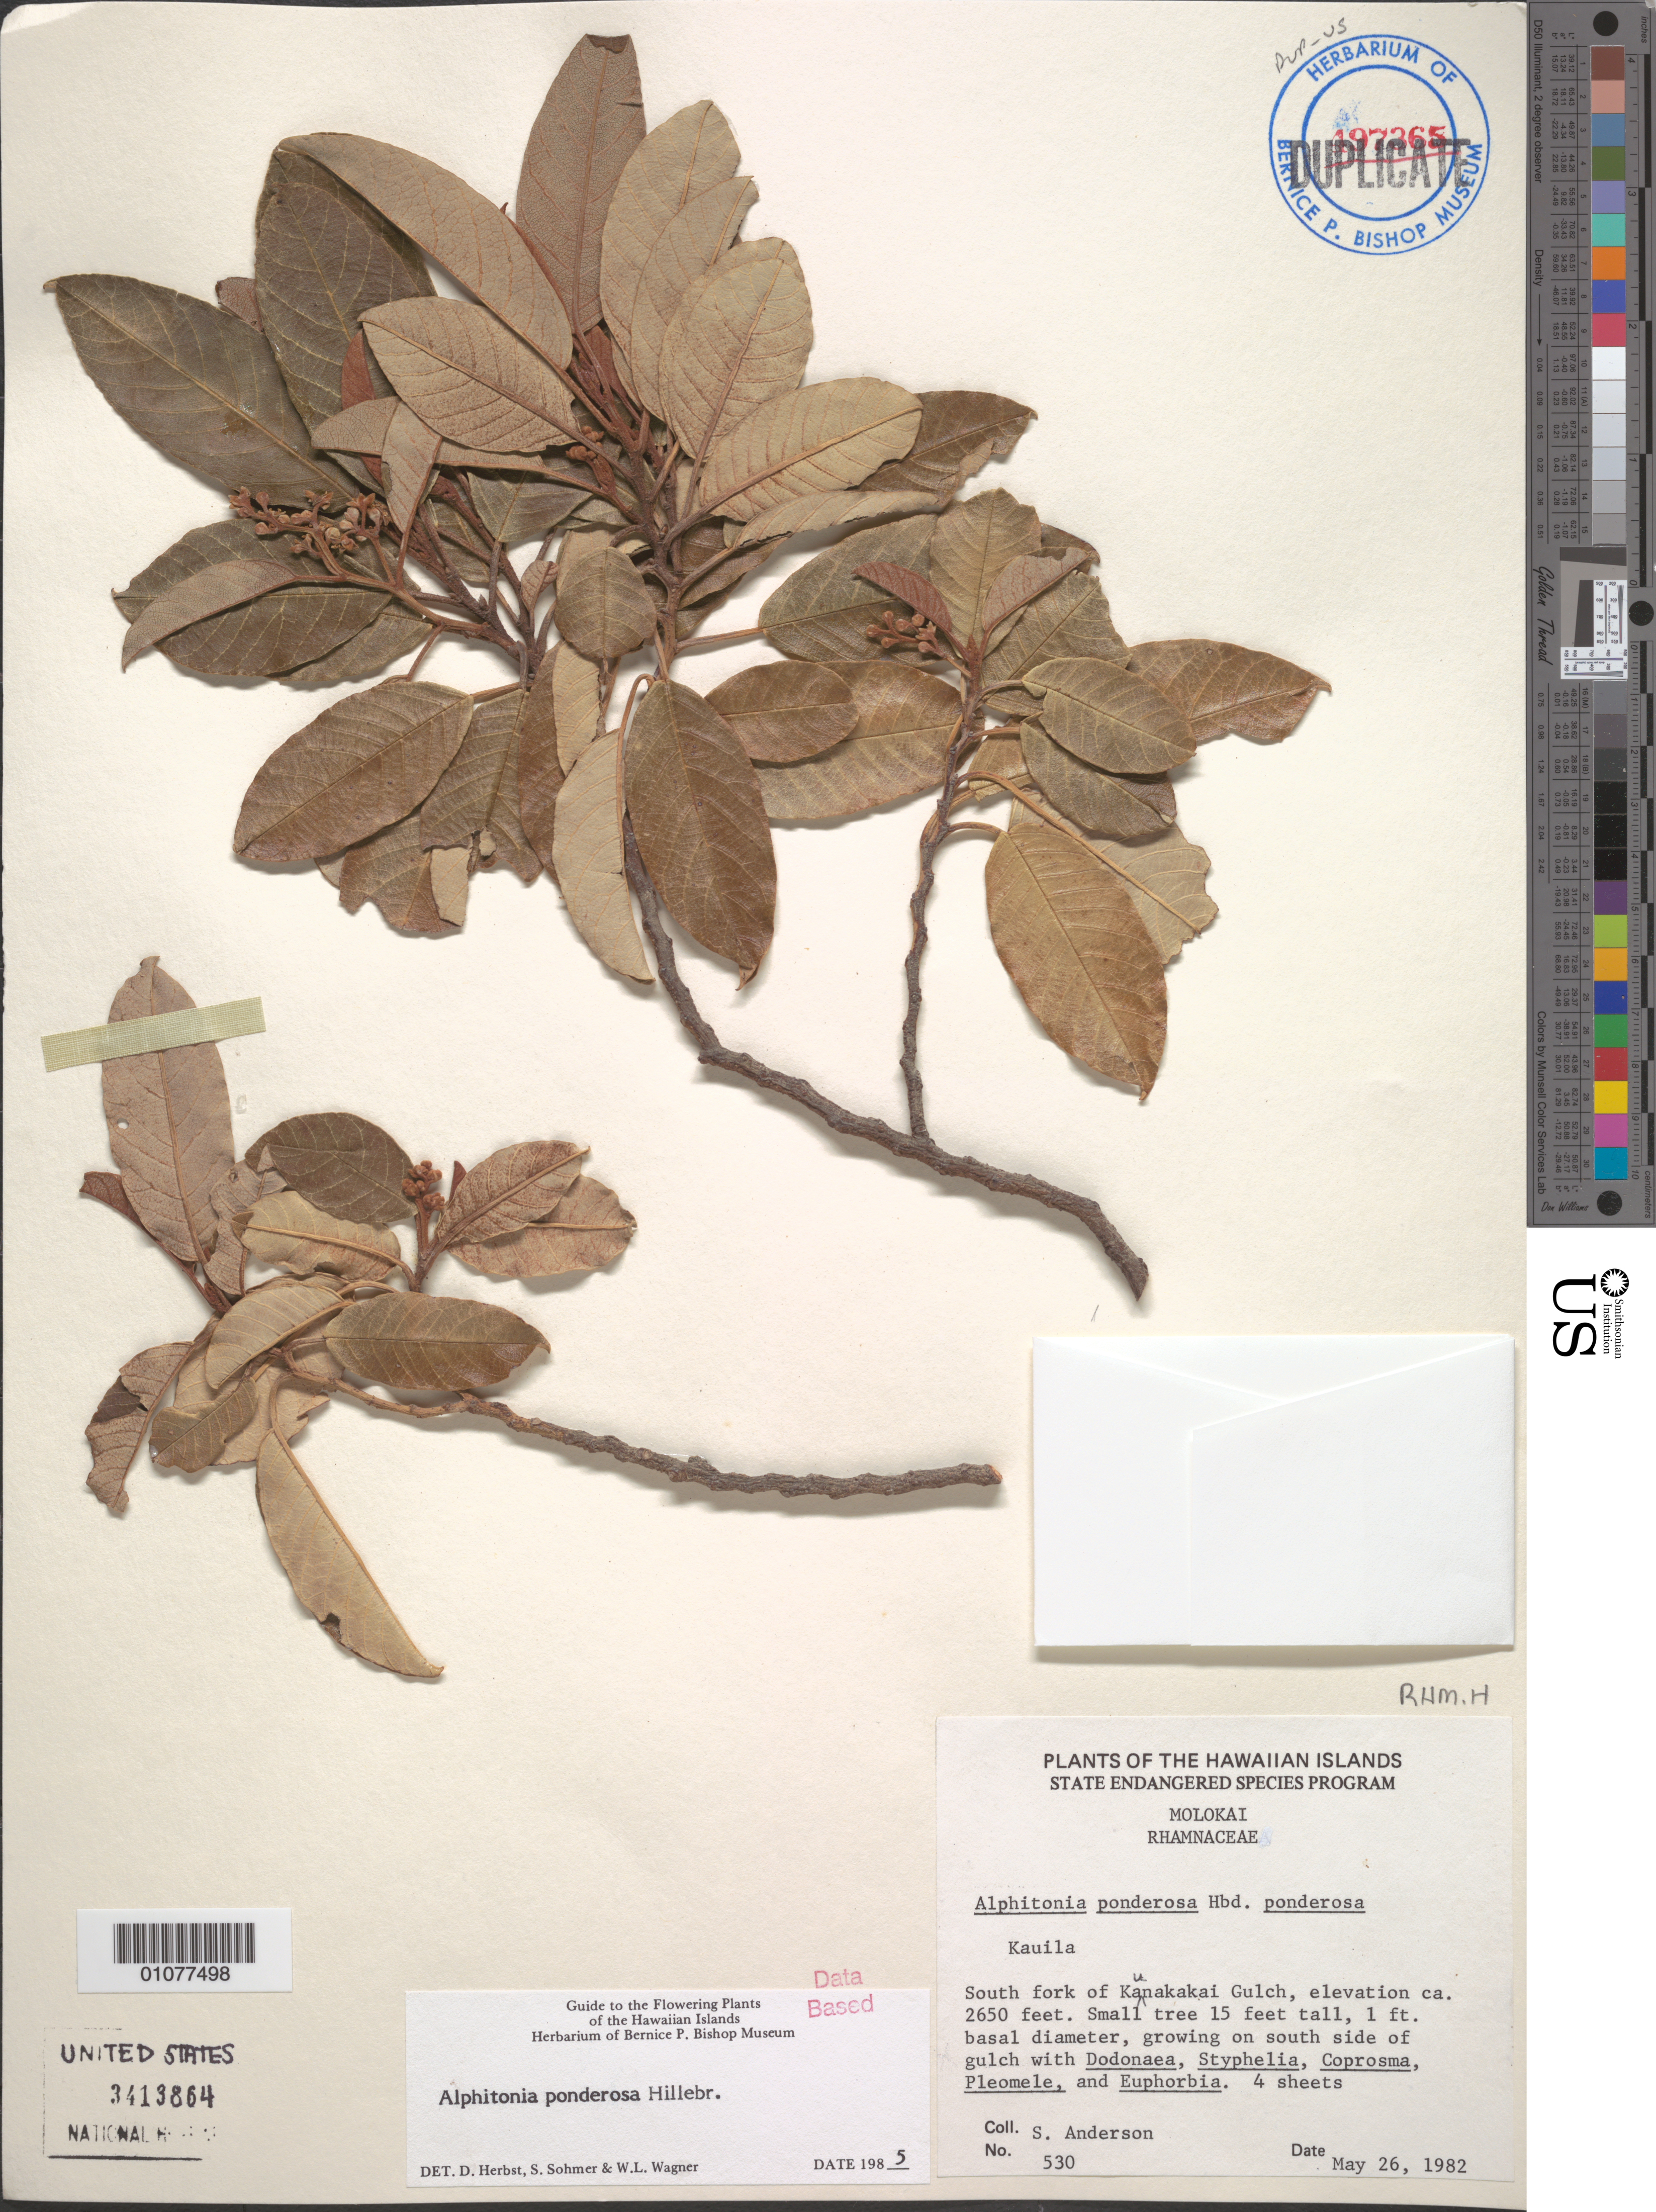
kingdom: Plantae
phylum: Tracheophyta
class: Magnoliopsida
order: Rosales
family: Rhamnaceae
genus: Alphitonia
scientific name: Alphitonia ponderosa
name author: Hillebr.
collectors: S. Anderson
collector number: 530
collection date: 1982-05-26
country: United States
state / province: Hawaii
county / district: Maui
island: Moloka'i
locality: S fork of Gaunakakai Gulch, S side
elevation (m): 808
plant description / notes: Label says 4 sheets, only 1 found; kauila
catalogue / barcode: US 3413864